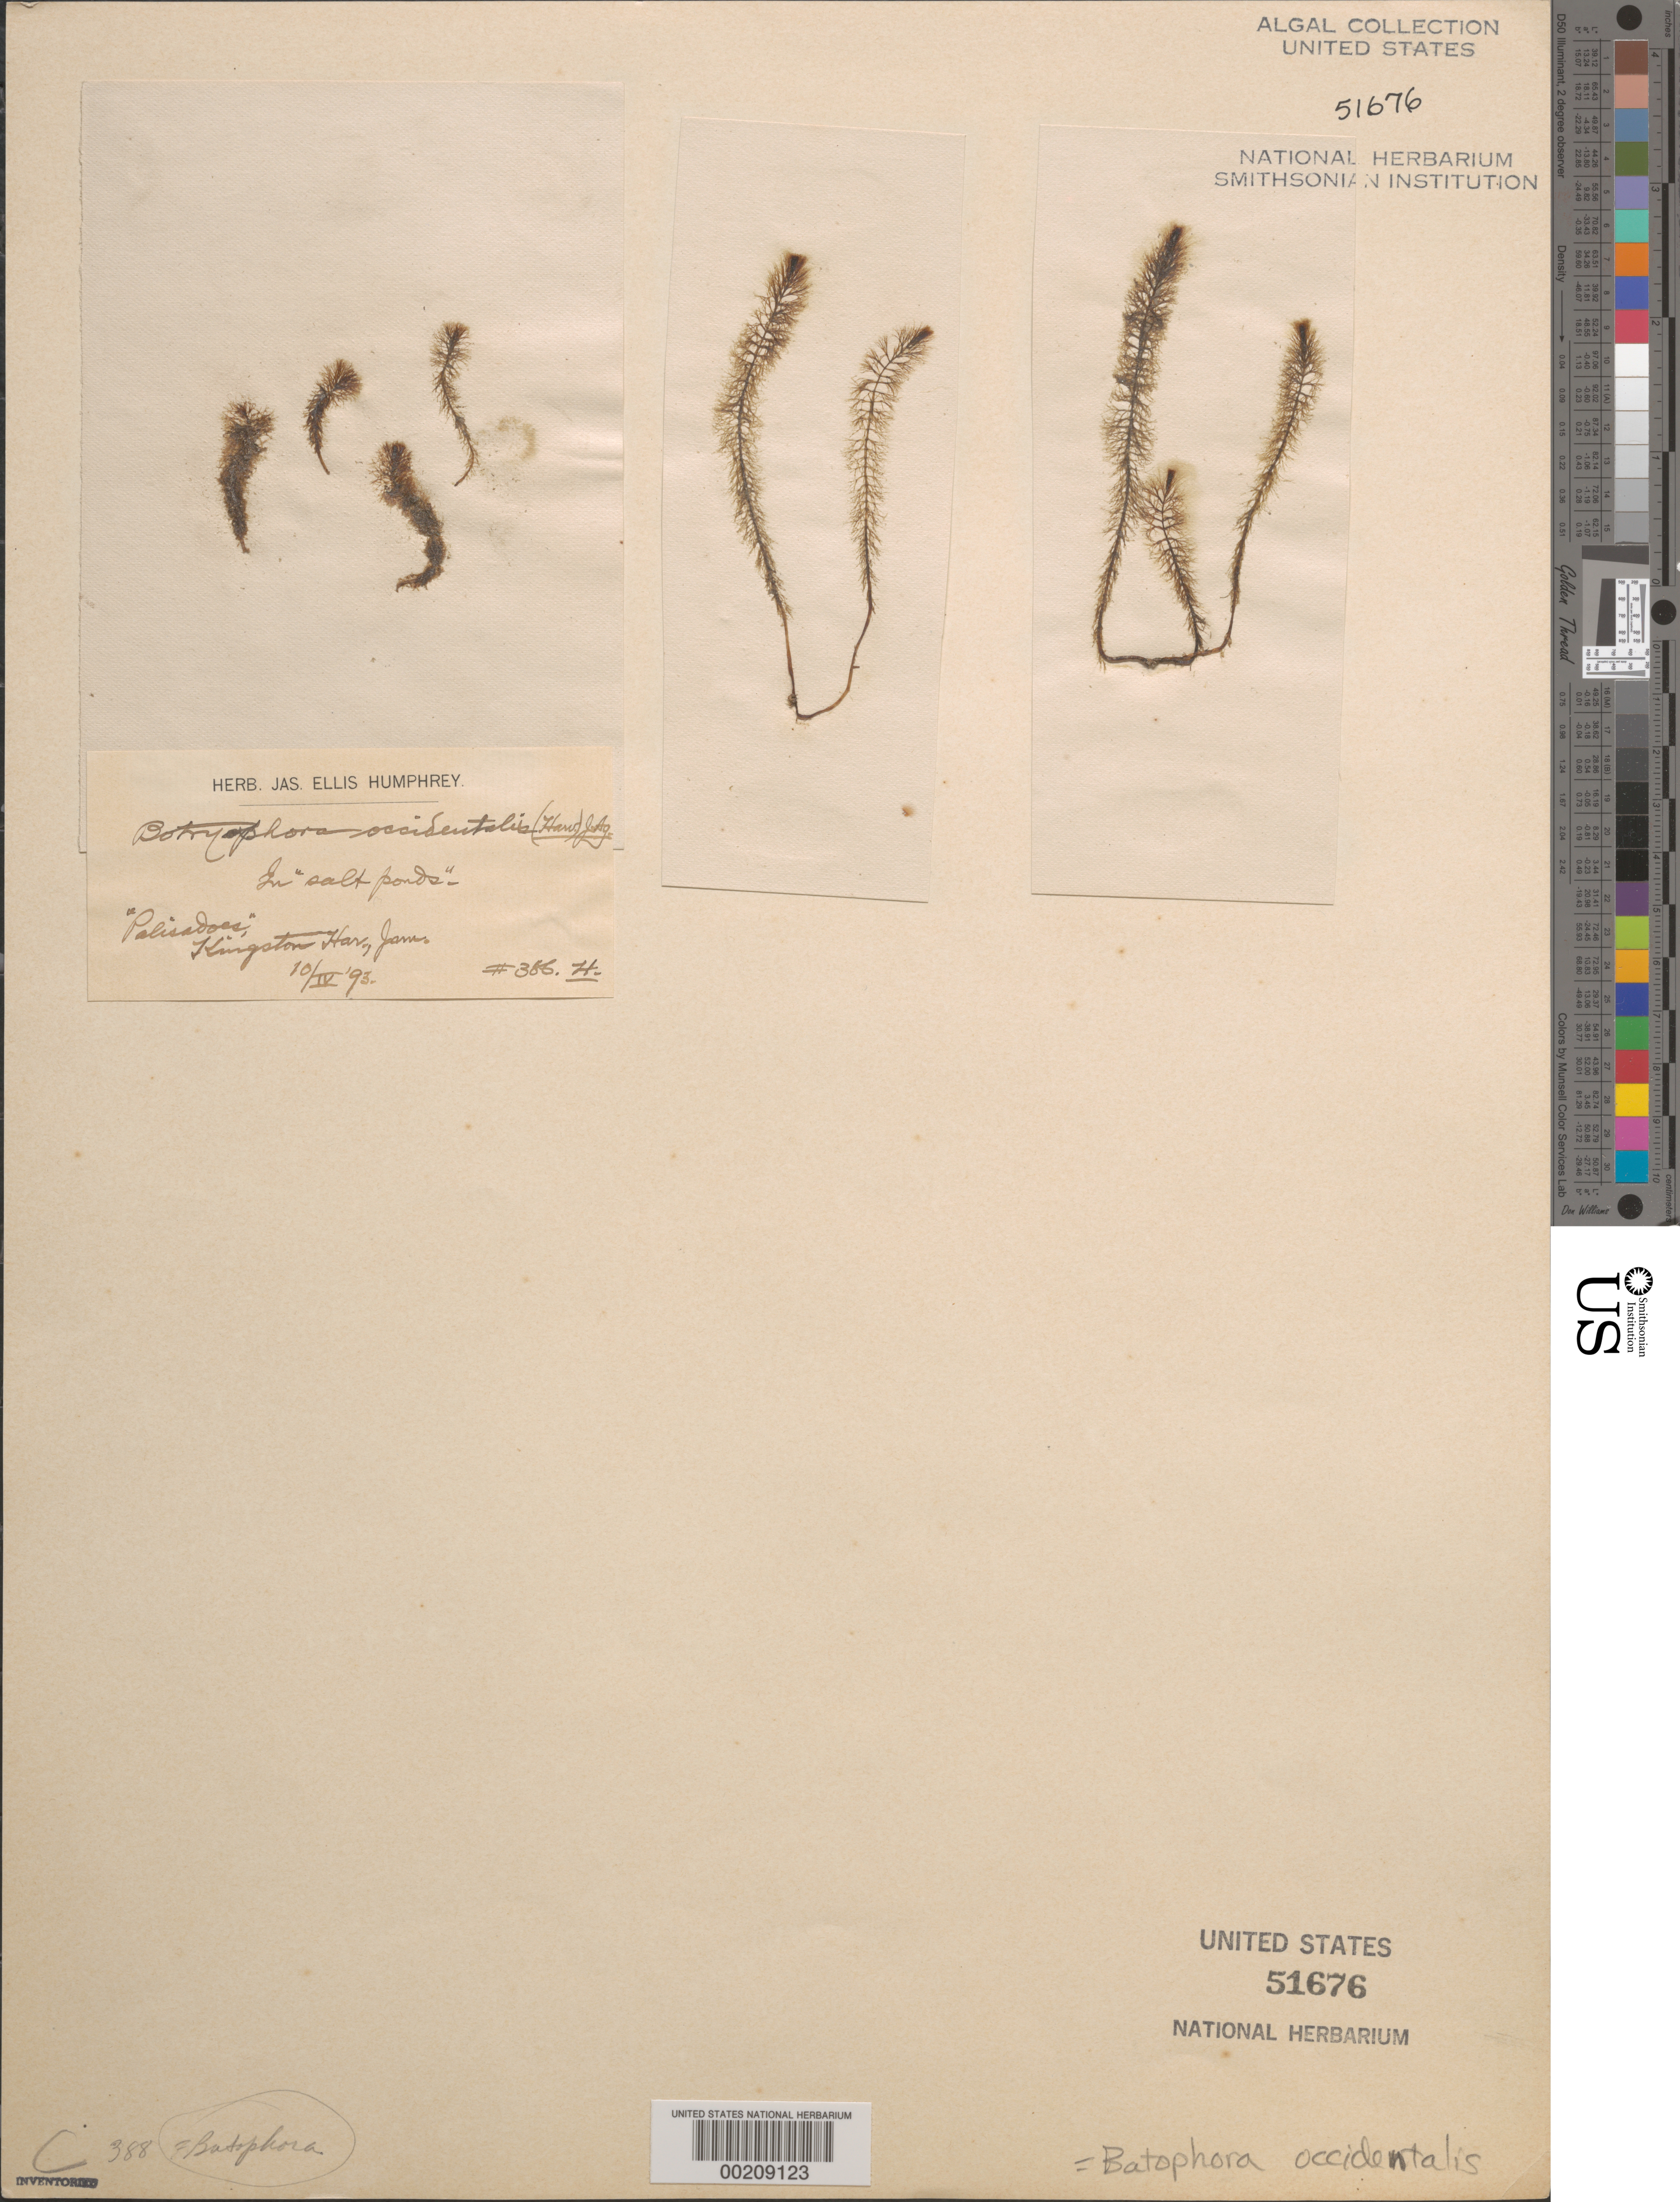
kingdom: Plantae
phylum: Chlorophyta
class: Ulvophyceae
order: Dasycladales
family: Dasycladaceae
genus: Batophora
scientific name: Batophora occidentalis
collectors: J. Humphrey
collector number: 386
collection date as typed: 10 Apr 1893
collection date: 1893-04-10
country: Jamaica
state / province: Kingston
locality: Palisadoes, kingston harbor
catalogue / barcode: US 51676